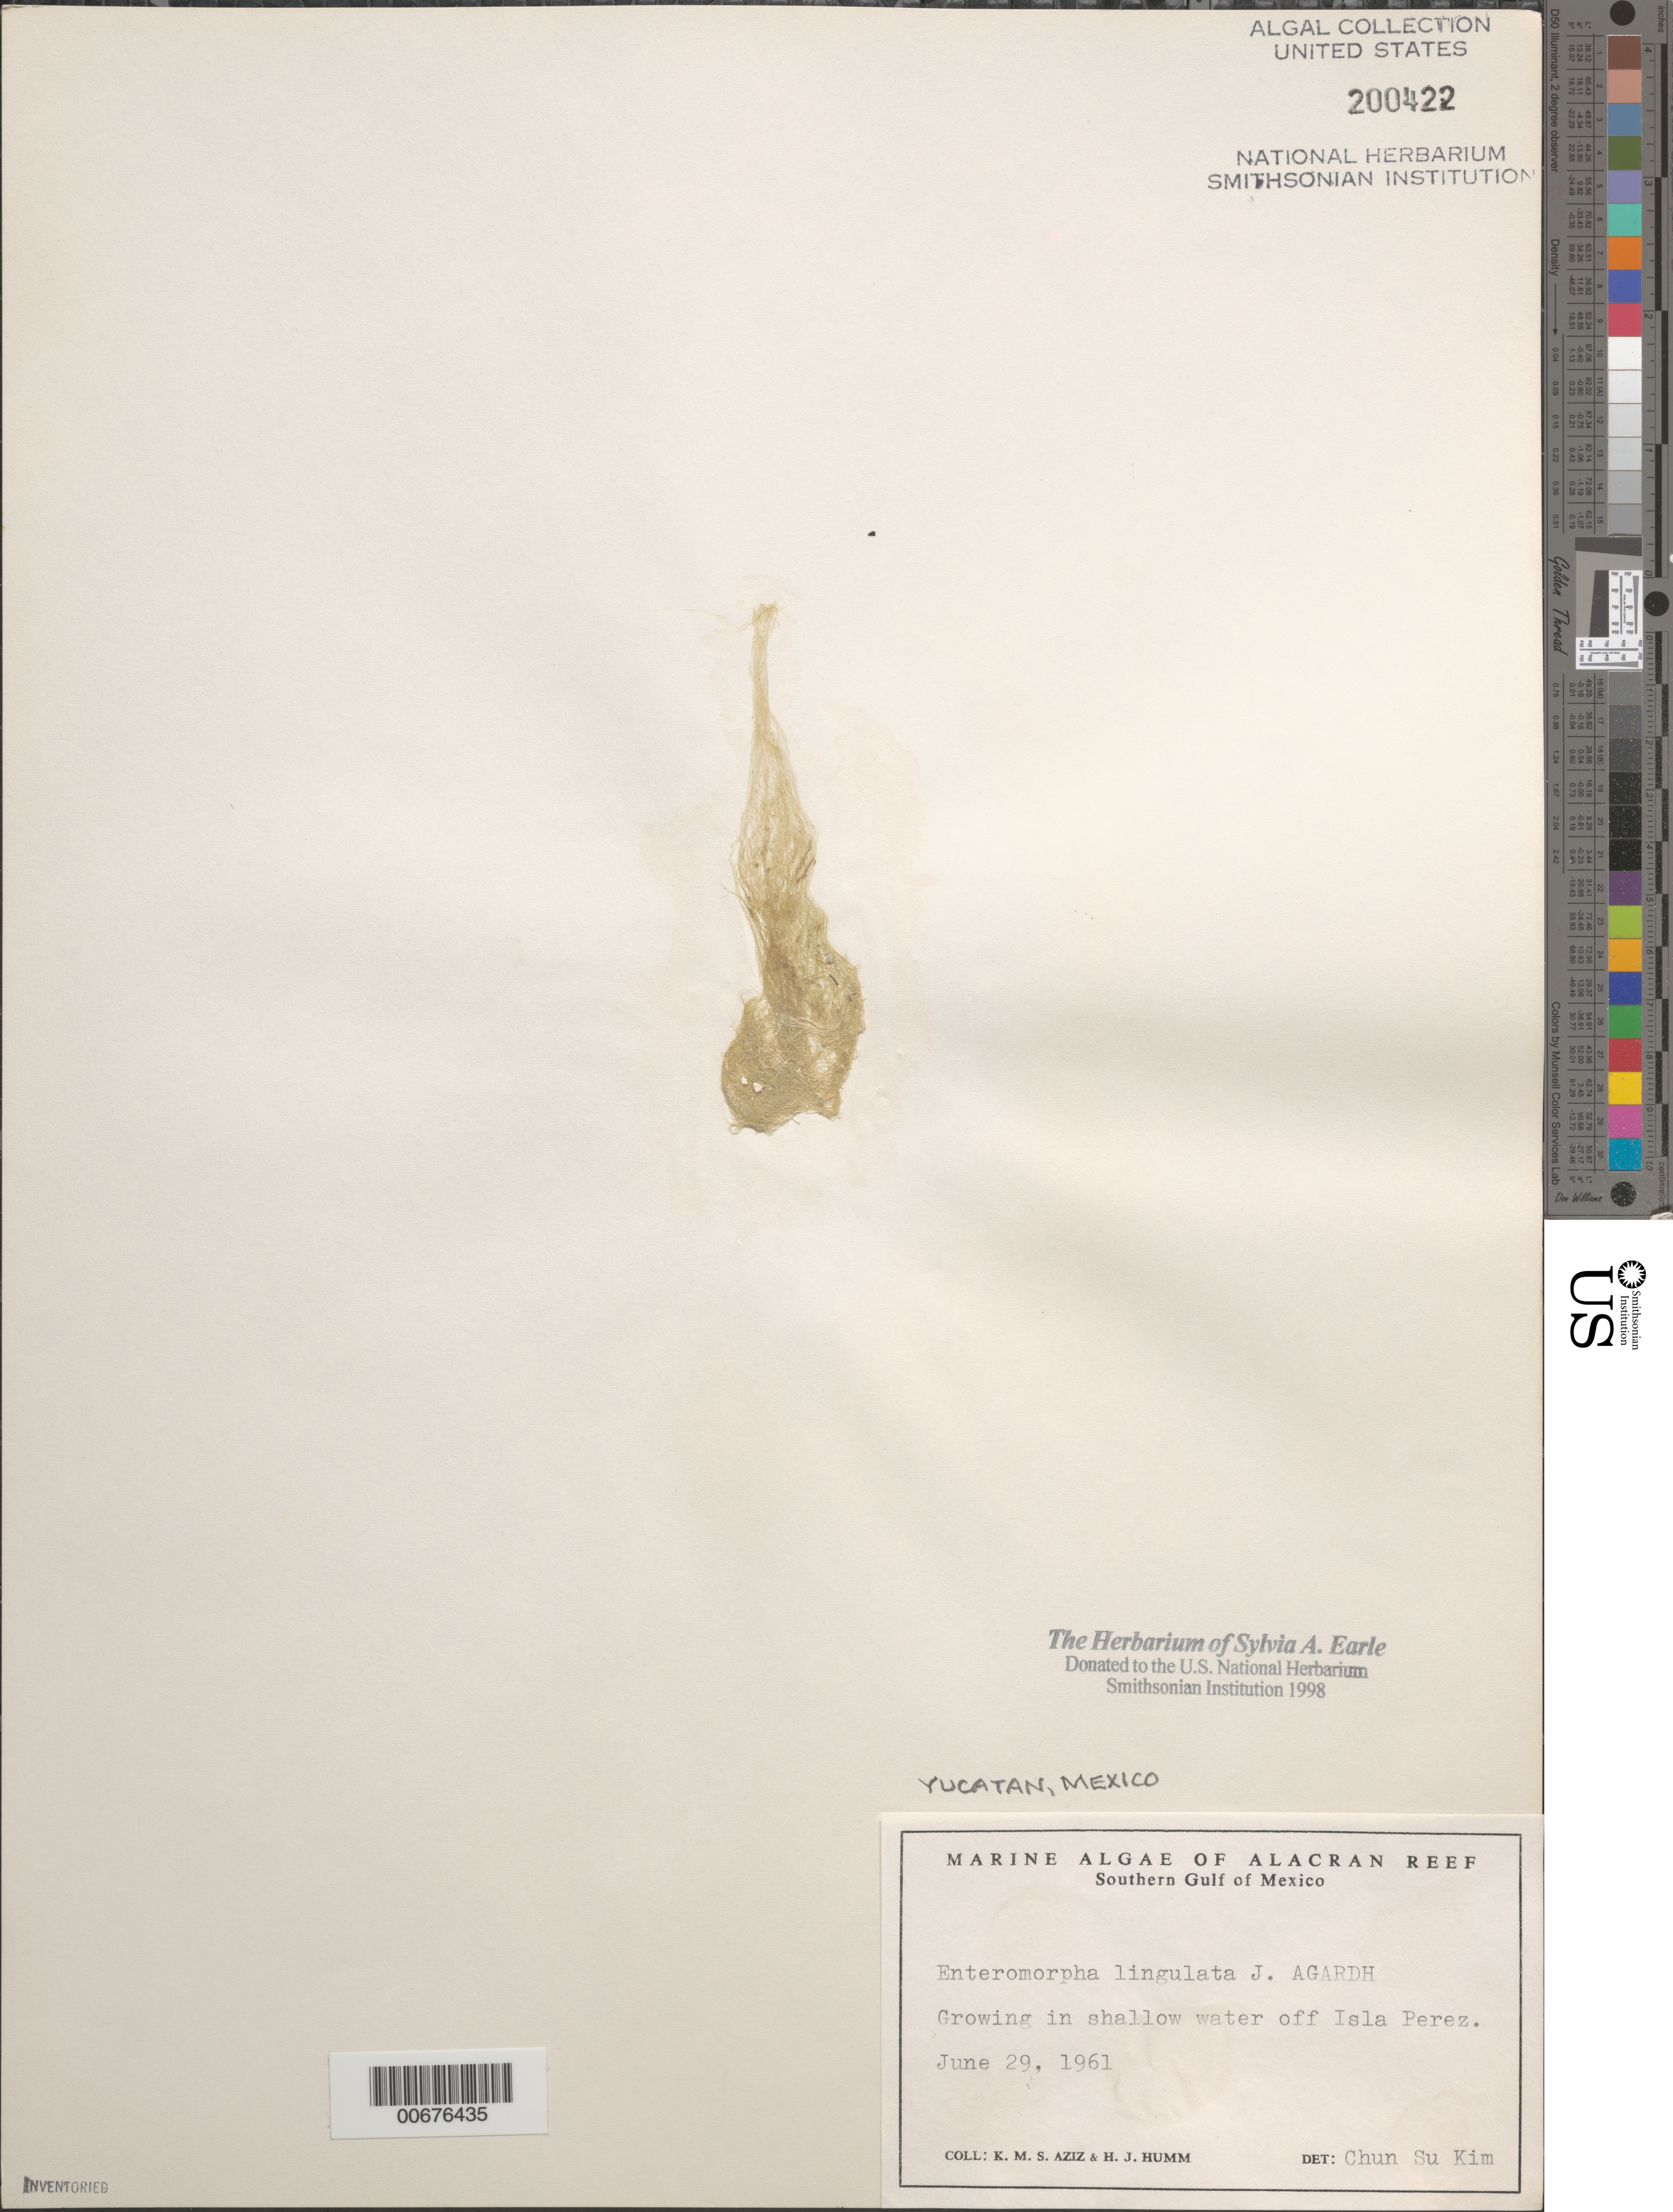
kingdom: Plantae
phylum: Chlorophyta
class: Ulvophyceae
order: Ulvales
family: Ulvaceae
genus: Ulva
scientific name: Ulva flexuosa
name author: Wulfen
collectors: K. M. Aziz & H. J. Humm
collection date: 1961-06-29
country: Mexico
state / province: Yucatán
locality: Alacran Reef. Southern Gulf of Mexico. In shallow water off Isla Perez.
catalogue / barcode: US 200422